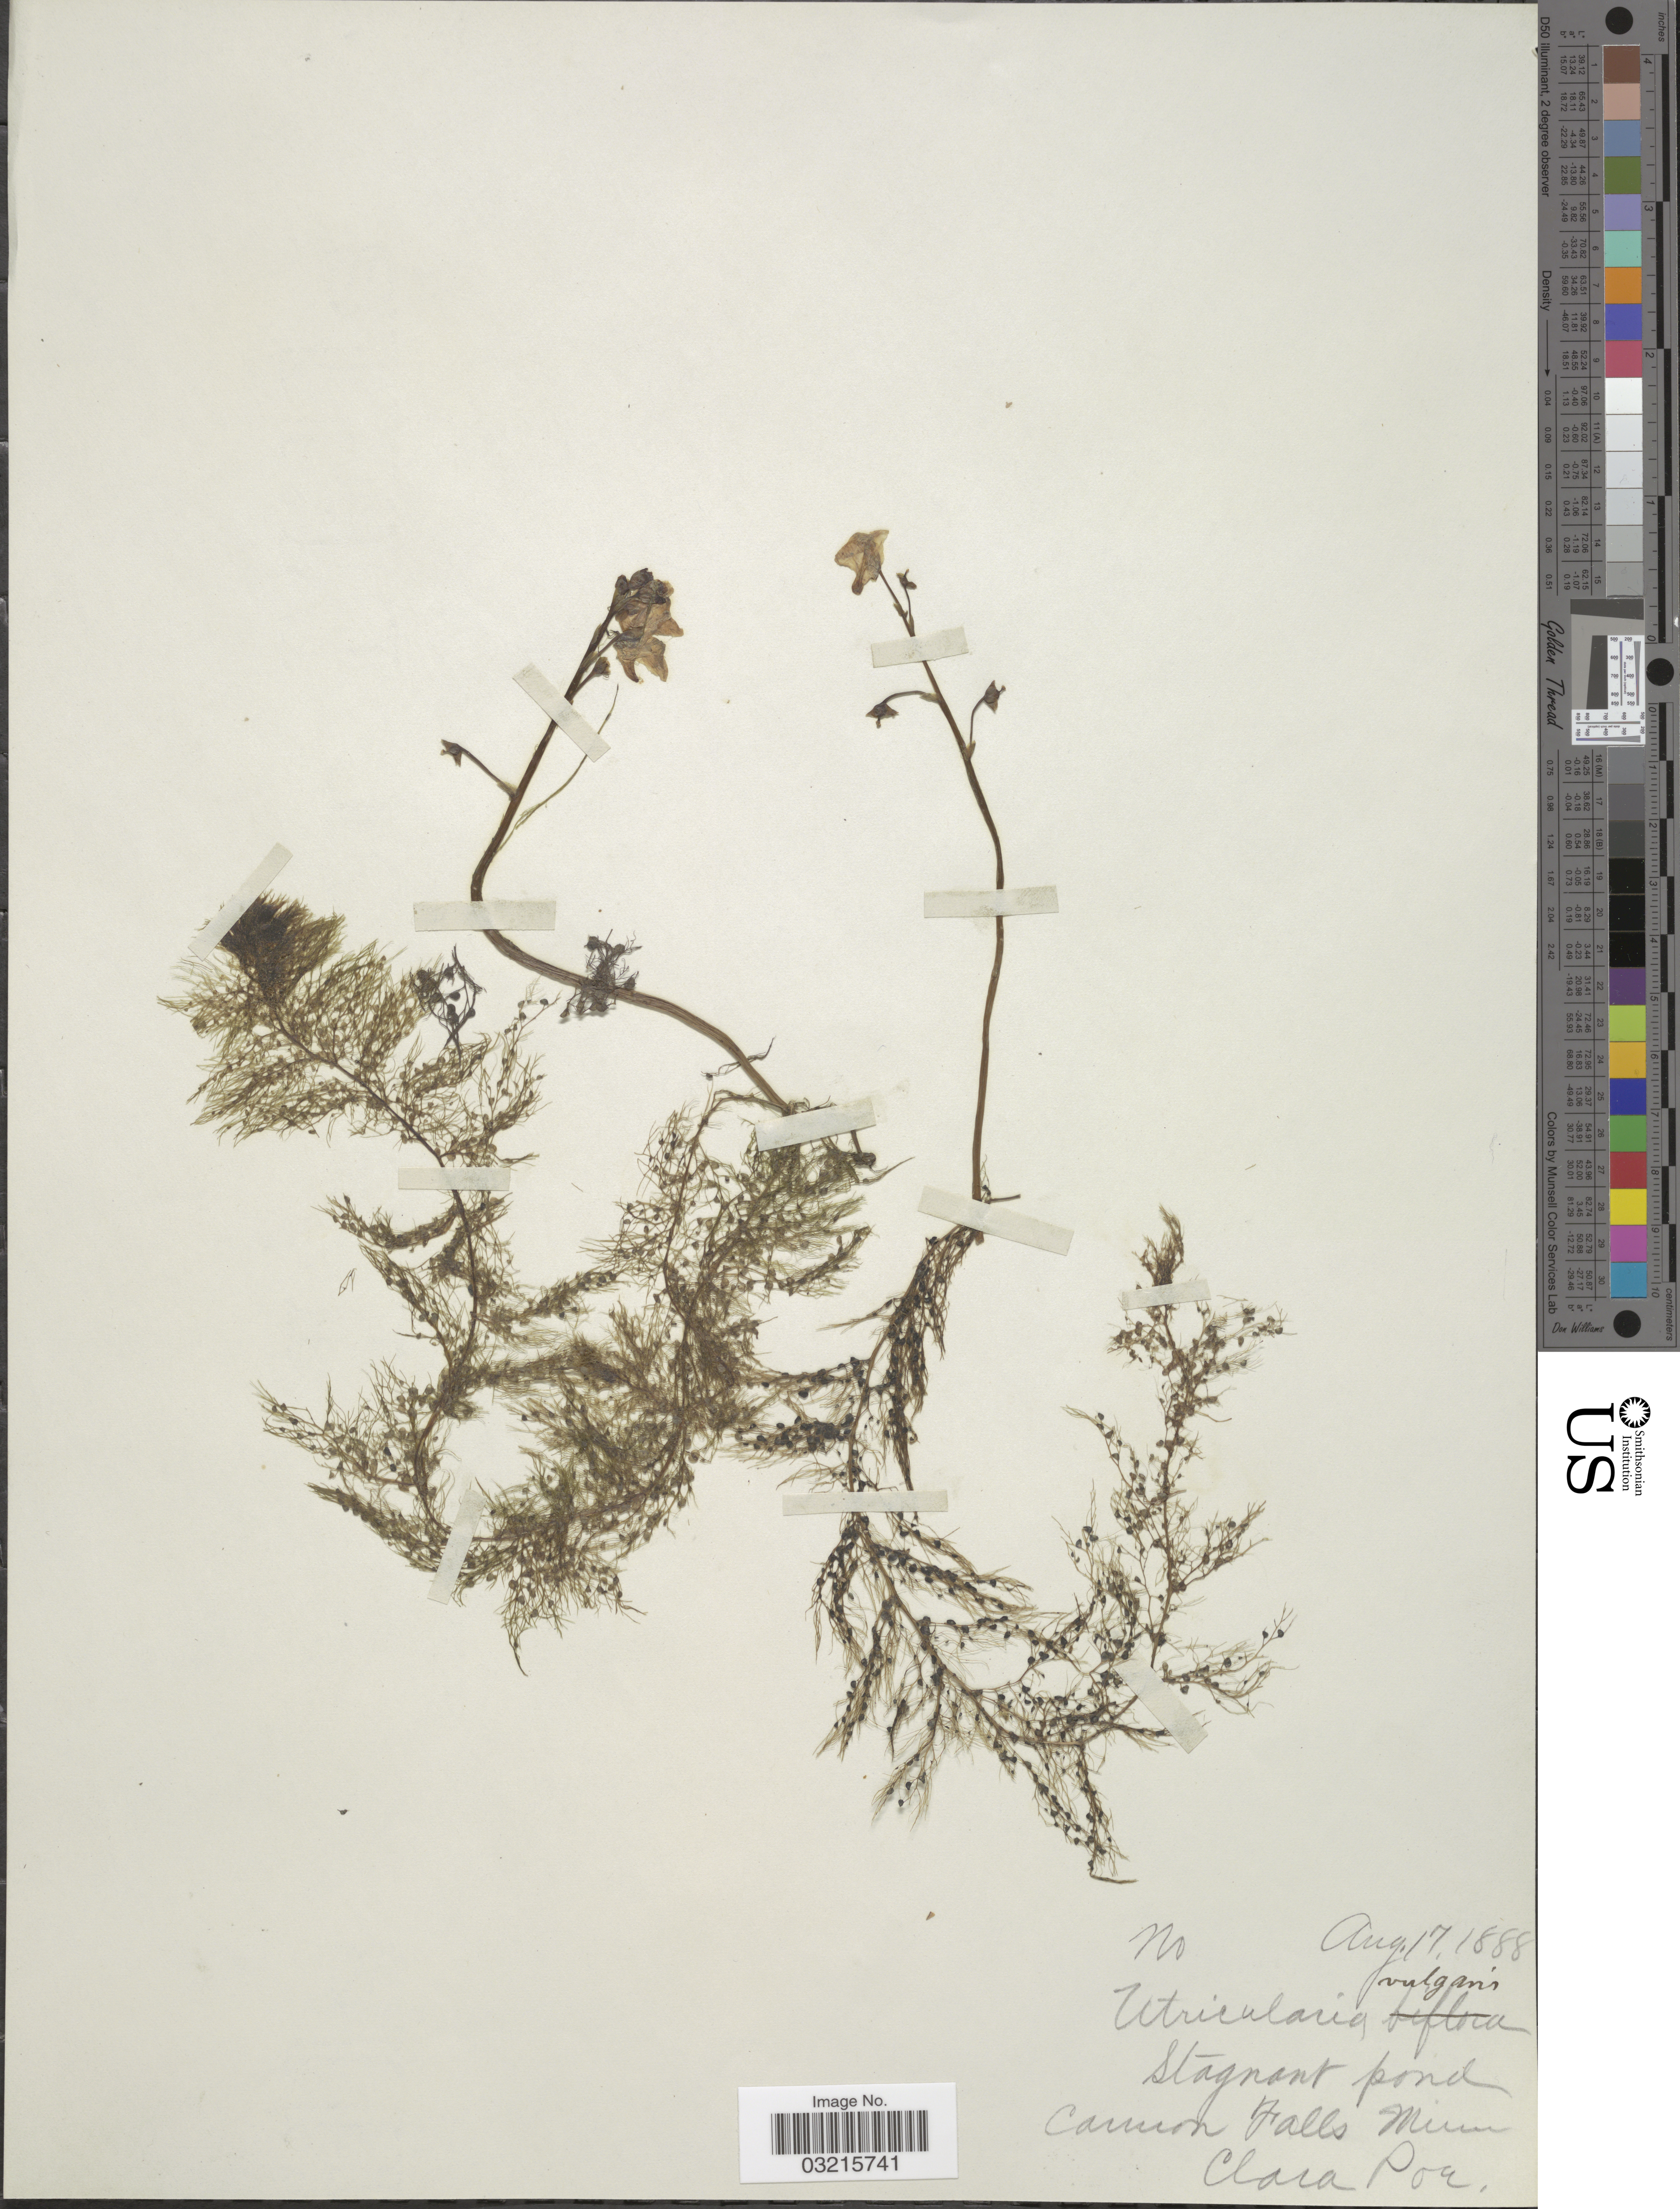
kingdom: Plantae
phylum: Tracheophyta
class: Magnoliopsida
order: Lamiales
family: Lentibulariaceae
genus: Utricularia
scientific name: Utricularia vulgaris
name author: L.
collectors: C. Poe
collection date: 1888-08-17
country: United States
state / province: Minnesota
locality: Stagnant pond, Cannon Falls.